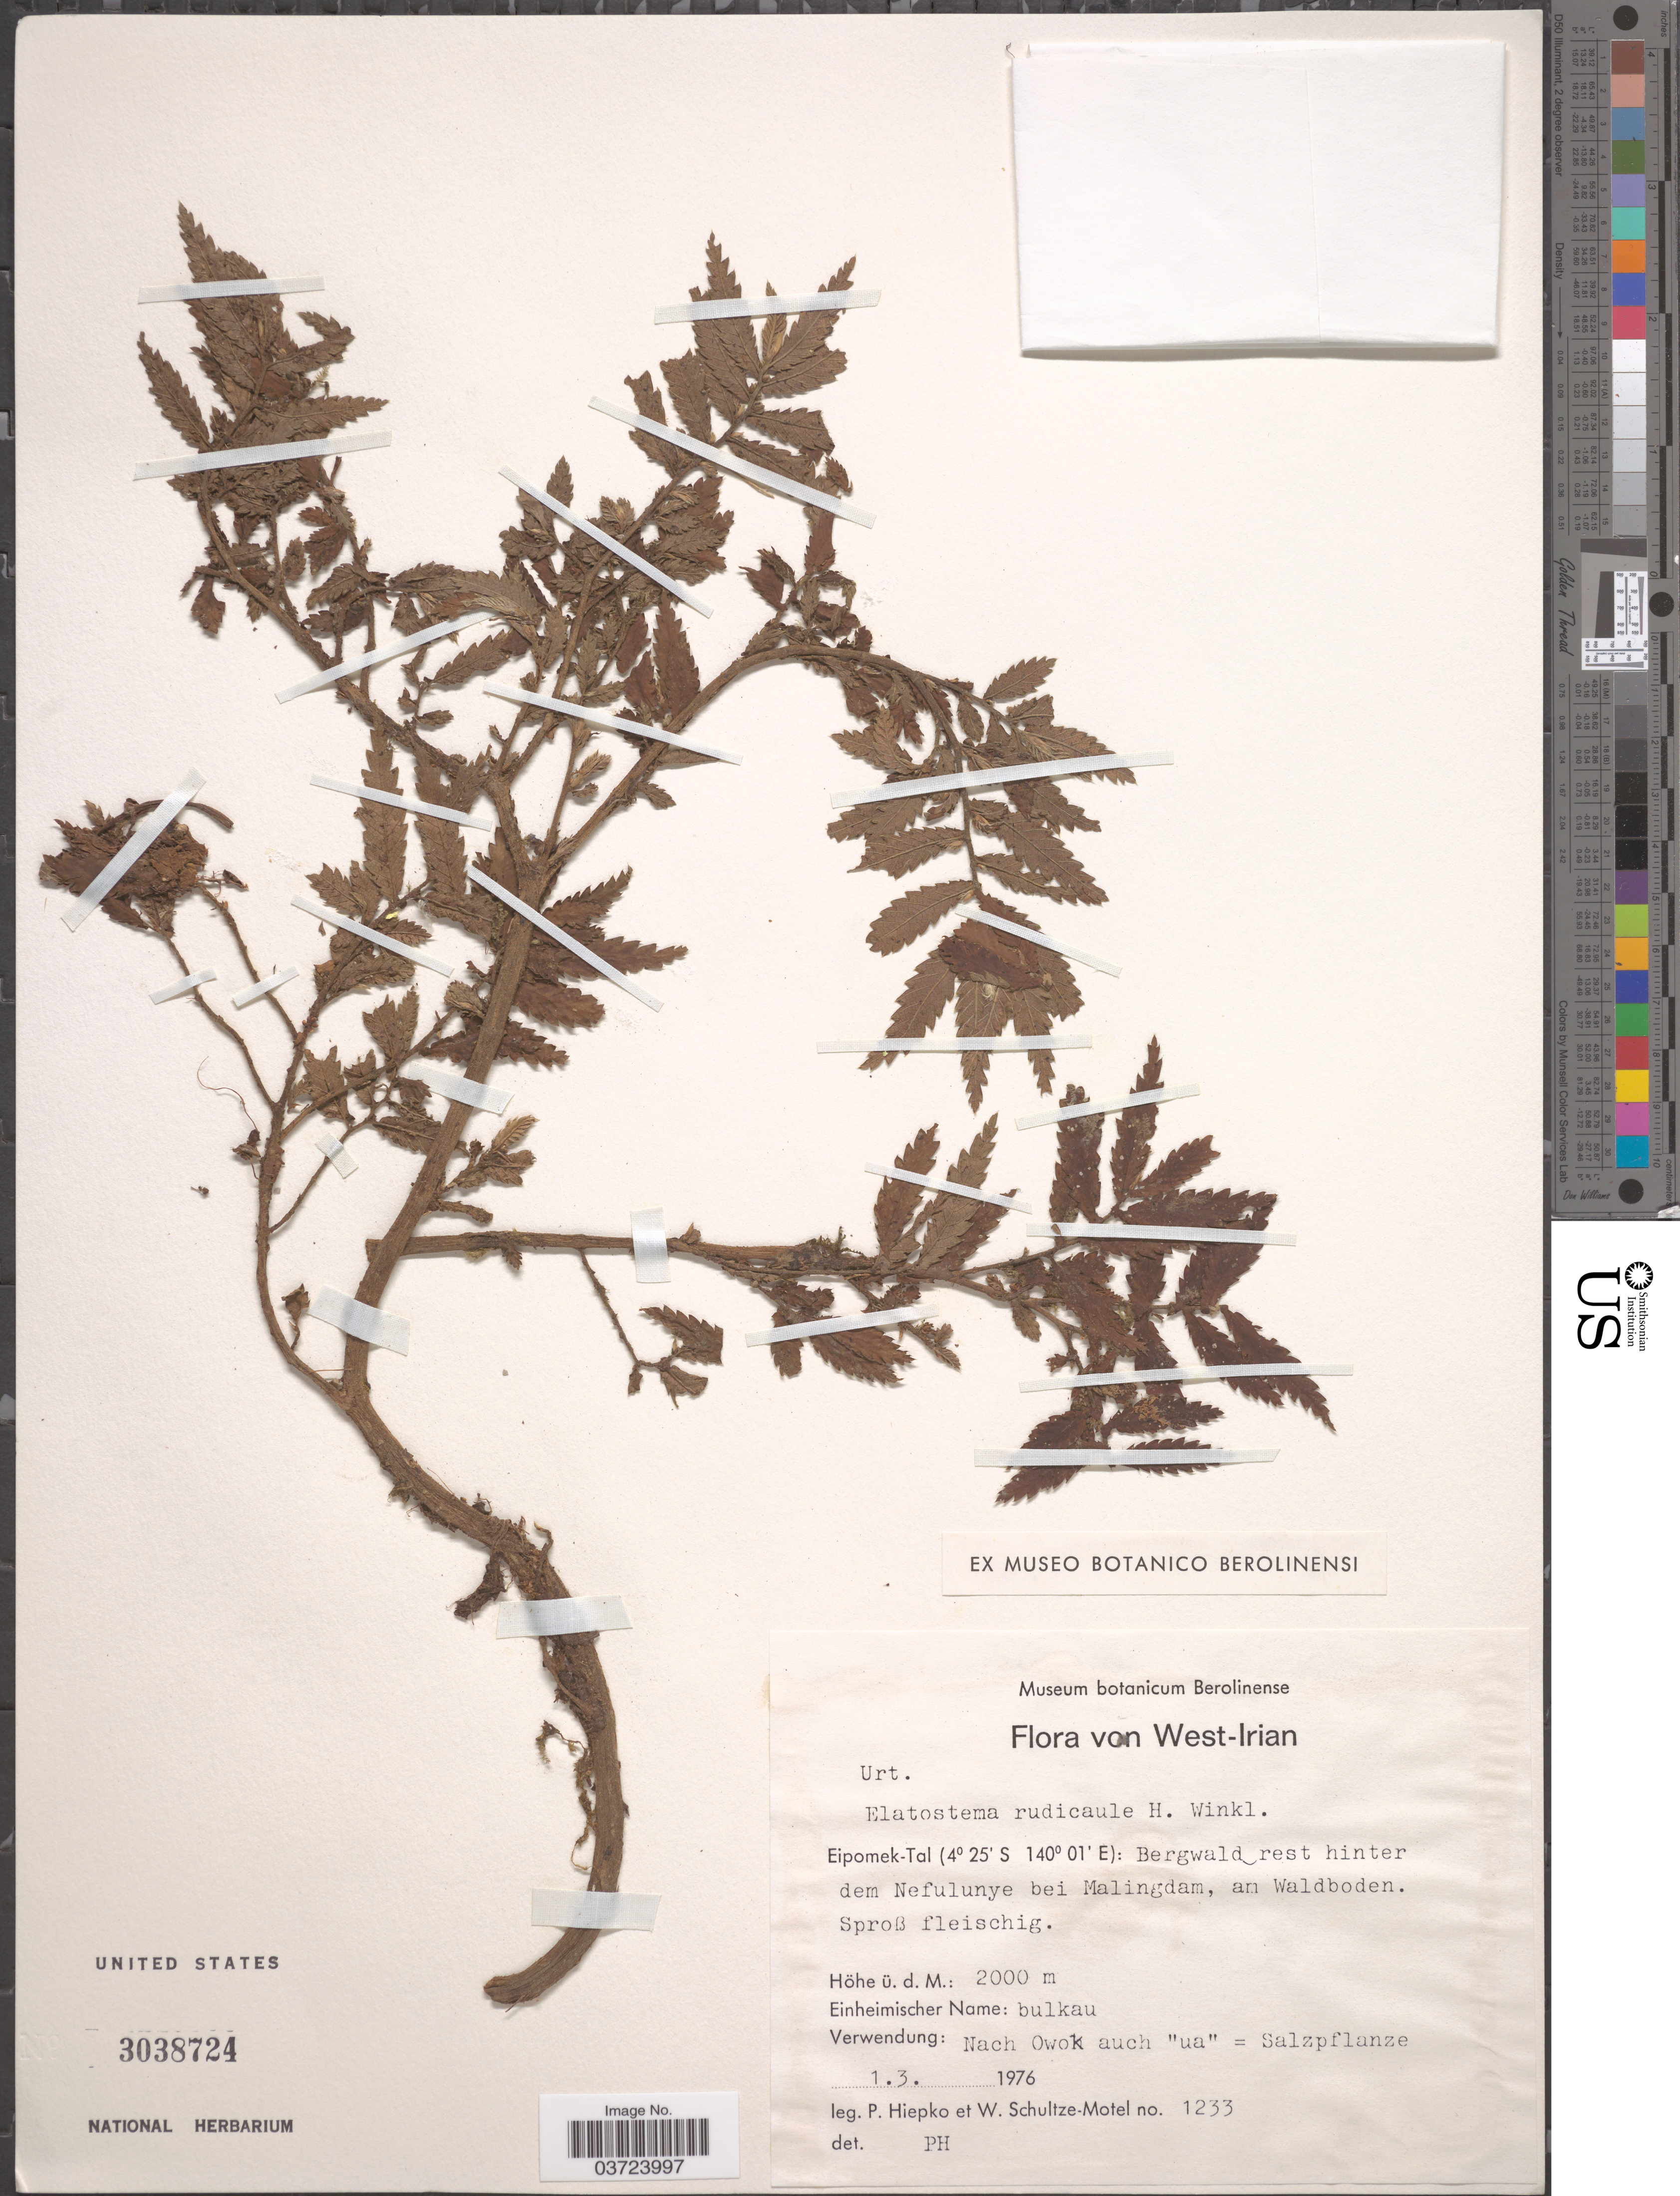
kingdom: Plantae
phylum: Tracheophyta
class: Magnoliopsida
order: Rosales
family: Urticaceae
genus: Elatostema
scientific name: Elatostema rudicaule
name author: H.J.P. Winkl.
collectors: P. H. Hiepko & W. Schultze-Motel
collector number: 1233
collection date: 1976-03-01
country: Indonesia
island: New Guinea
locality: West-Irian. Eipomek-Tal: Bergwald rest hinter dem Nefulunye bei Malingdam, am Waldboden. Sproß fleischig.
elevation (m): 2000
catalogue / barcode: US 3038724